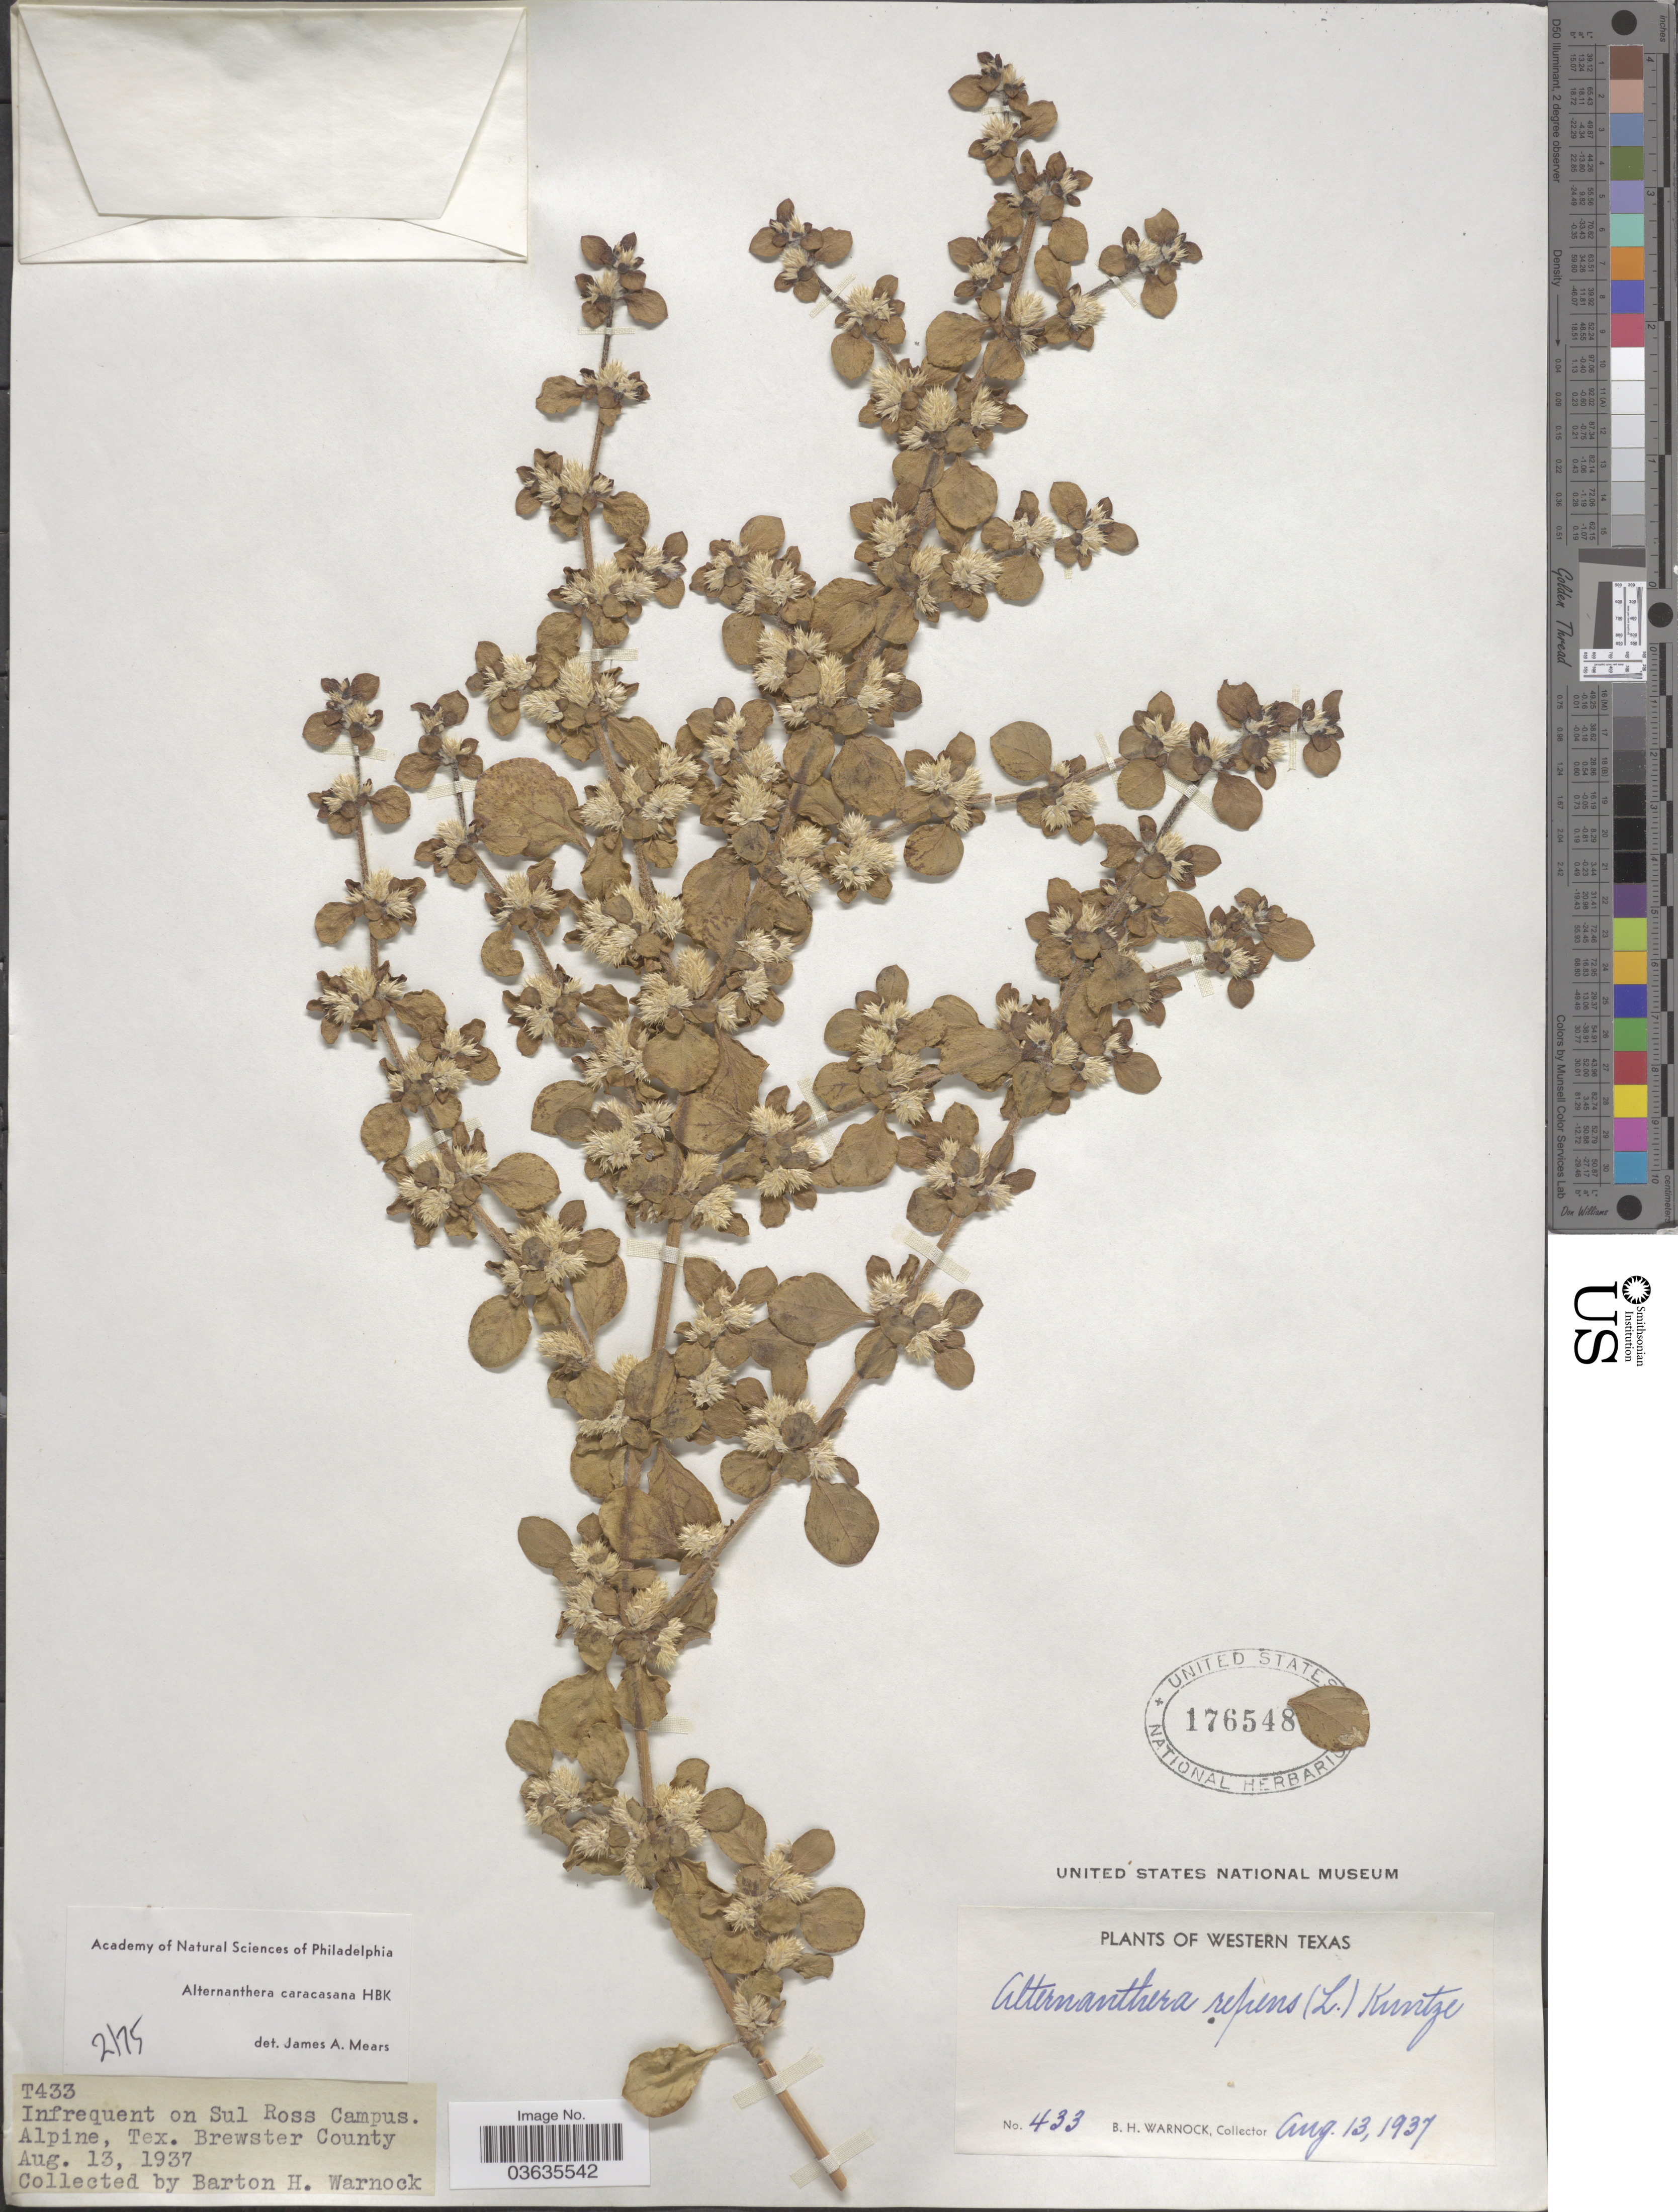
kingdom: Plantae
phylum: Tracheophyta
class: Magnoliopsida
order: Caryophyllales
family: Amaranthaceae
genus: Alternanthera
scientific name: Alternanthera caracasana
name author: Kunth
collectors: B. H. Warnock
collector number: T433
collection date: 1937-08-13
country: United States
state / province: Texas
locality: Western Texas. Sul Ross Campus. Alpine Tex. Brewster County.